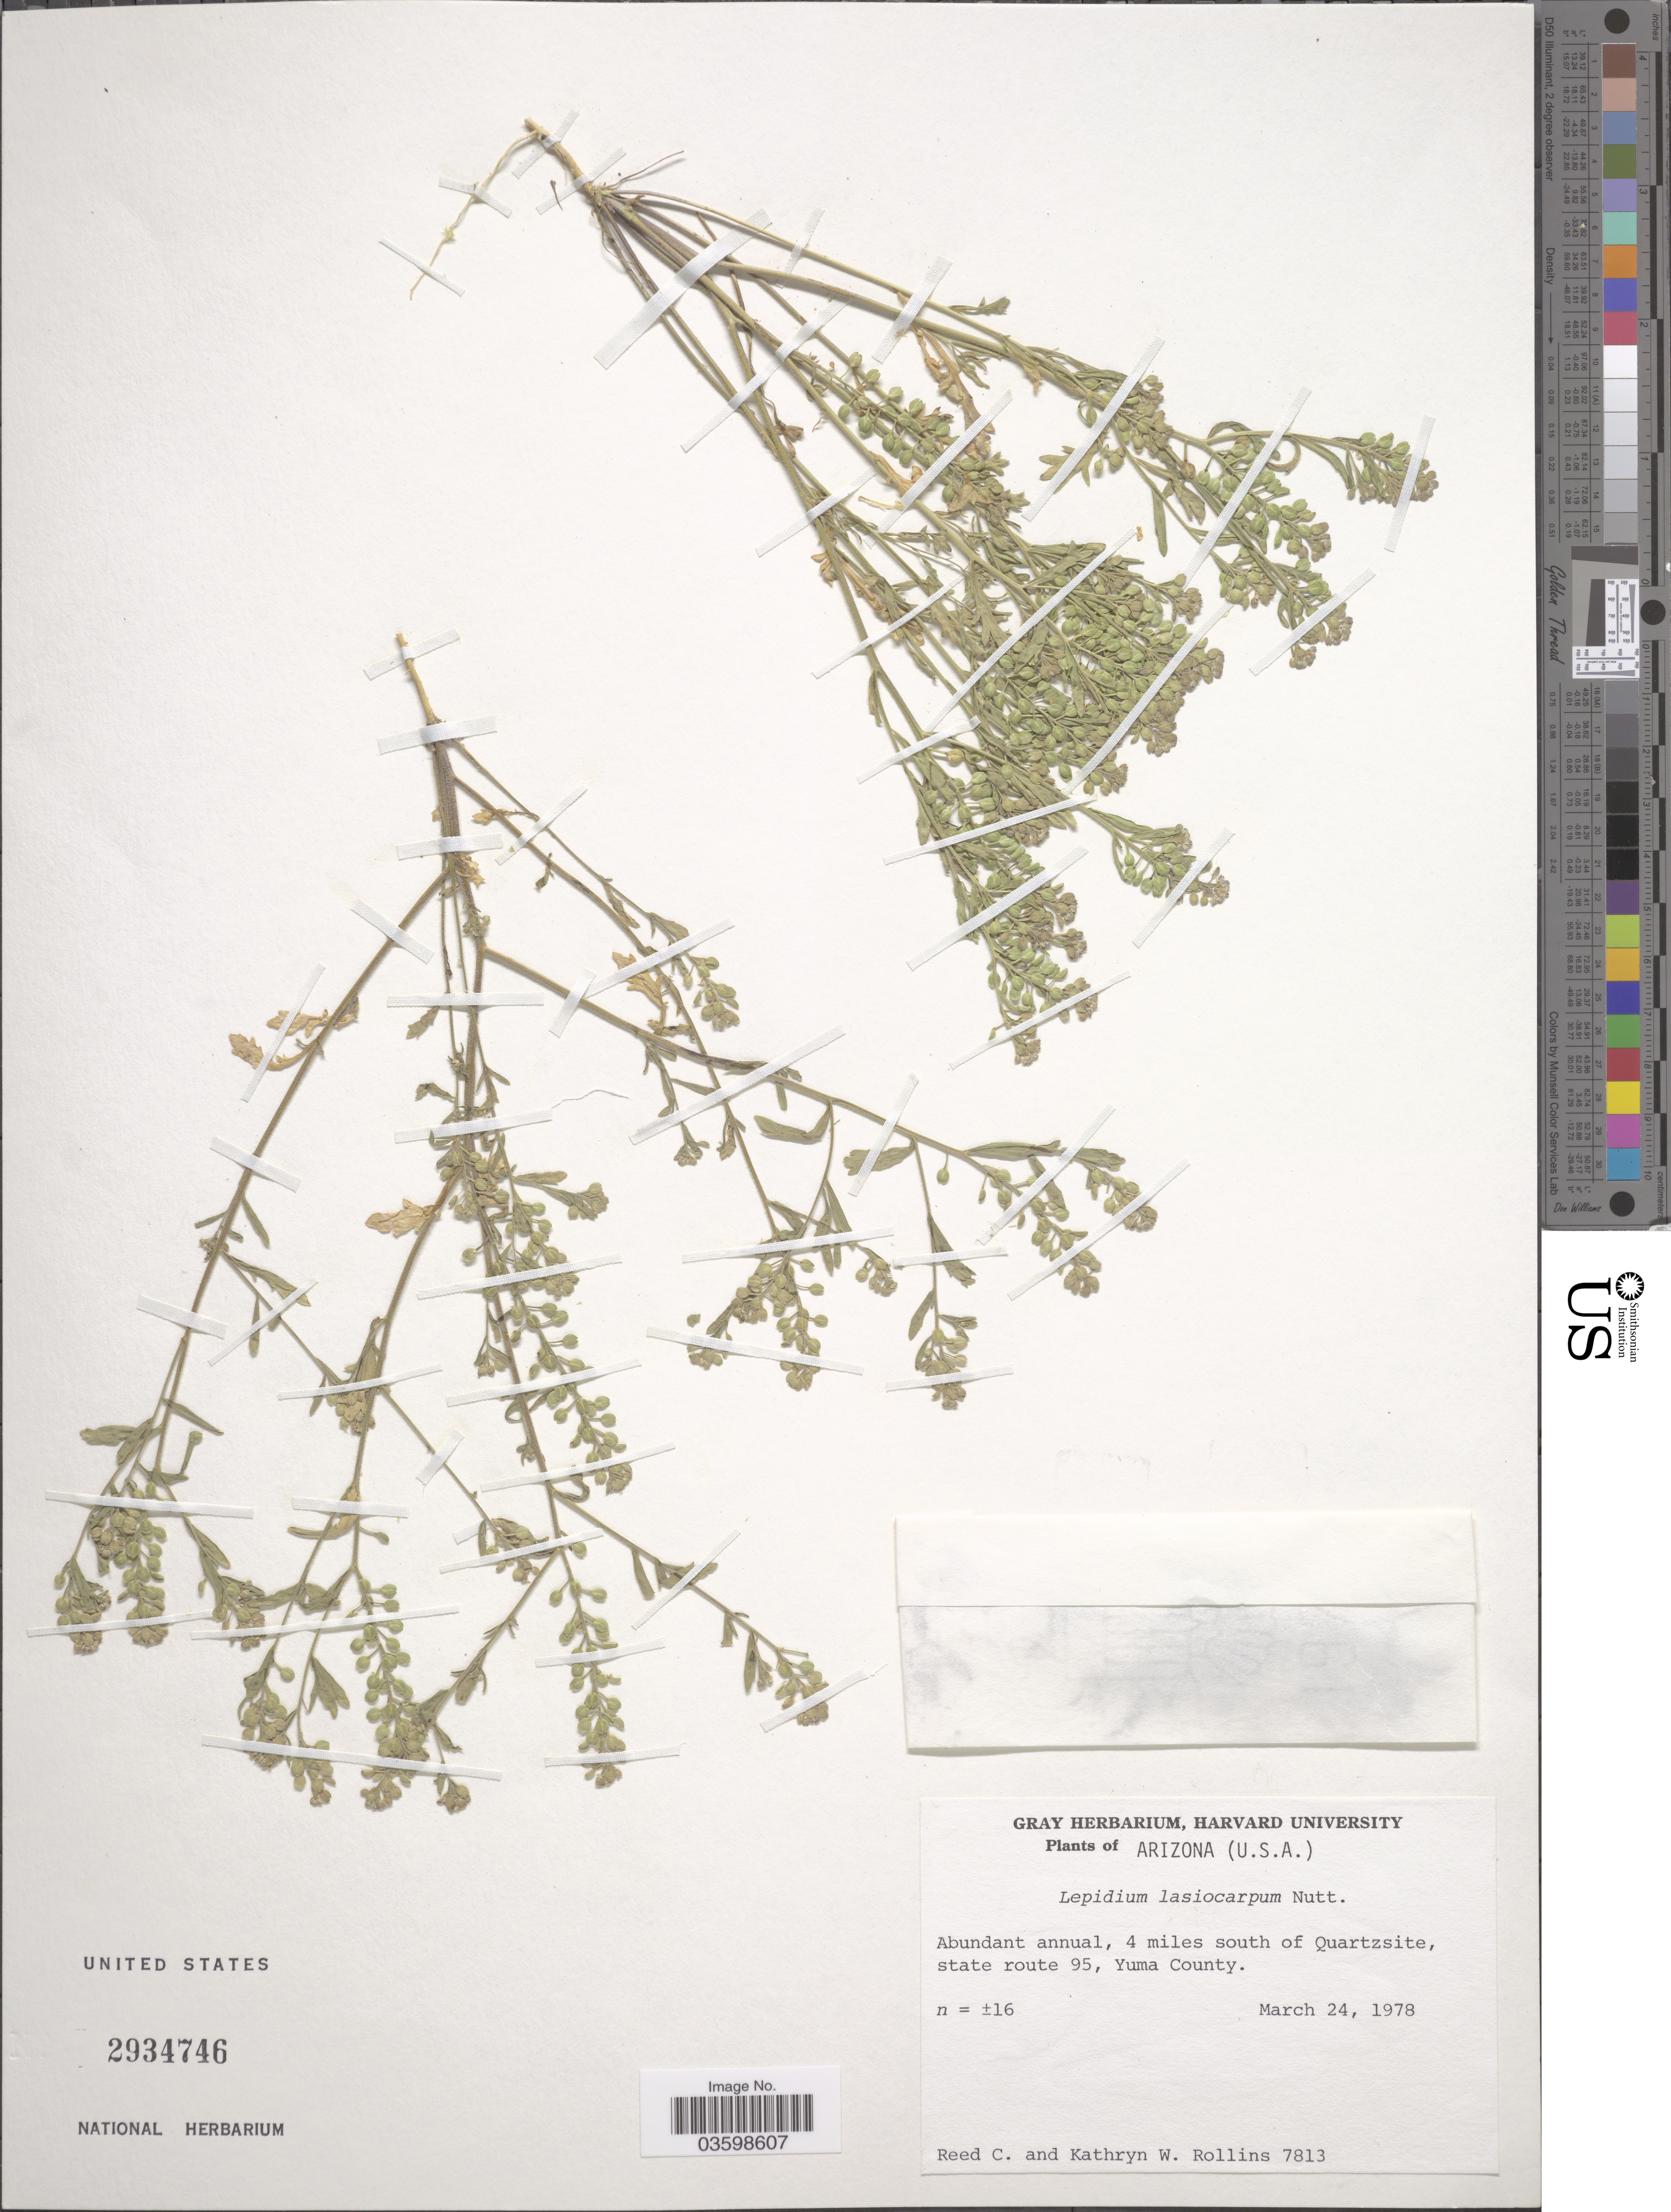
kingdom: Plantae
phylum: Tracheophyta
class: Magnoliopsida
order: Brassicales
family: Brassicaceae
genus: Lepidium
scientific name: Lepidium lasiocarpum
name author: Nutt.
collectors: R. C. Rollins & K. W. Rollins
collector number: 7813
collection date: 1978-03-24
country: United States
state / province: Arizona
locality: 4 miles south of Quartszite, state route 95, Yuma County.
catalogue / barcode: US 2934746